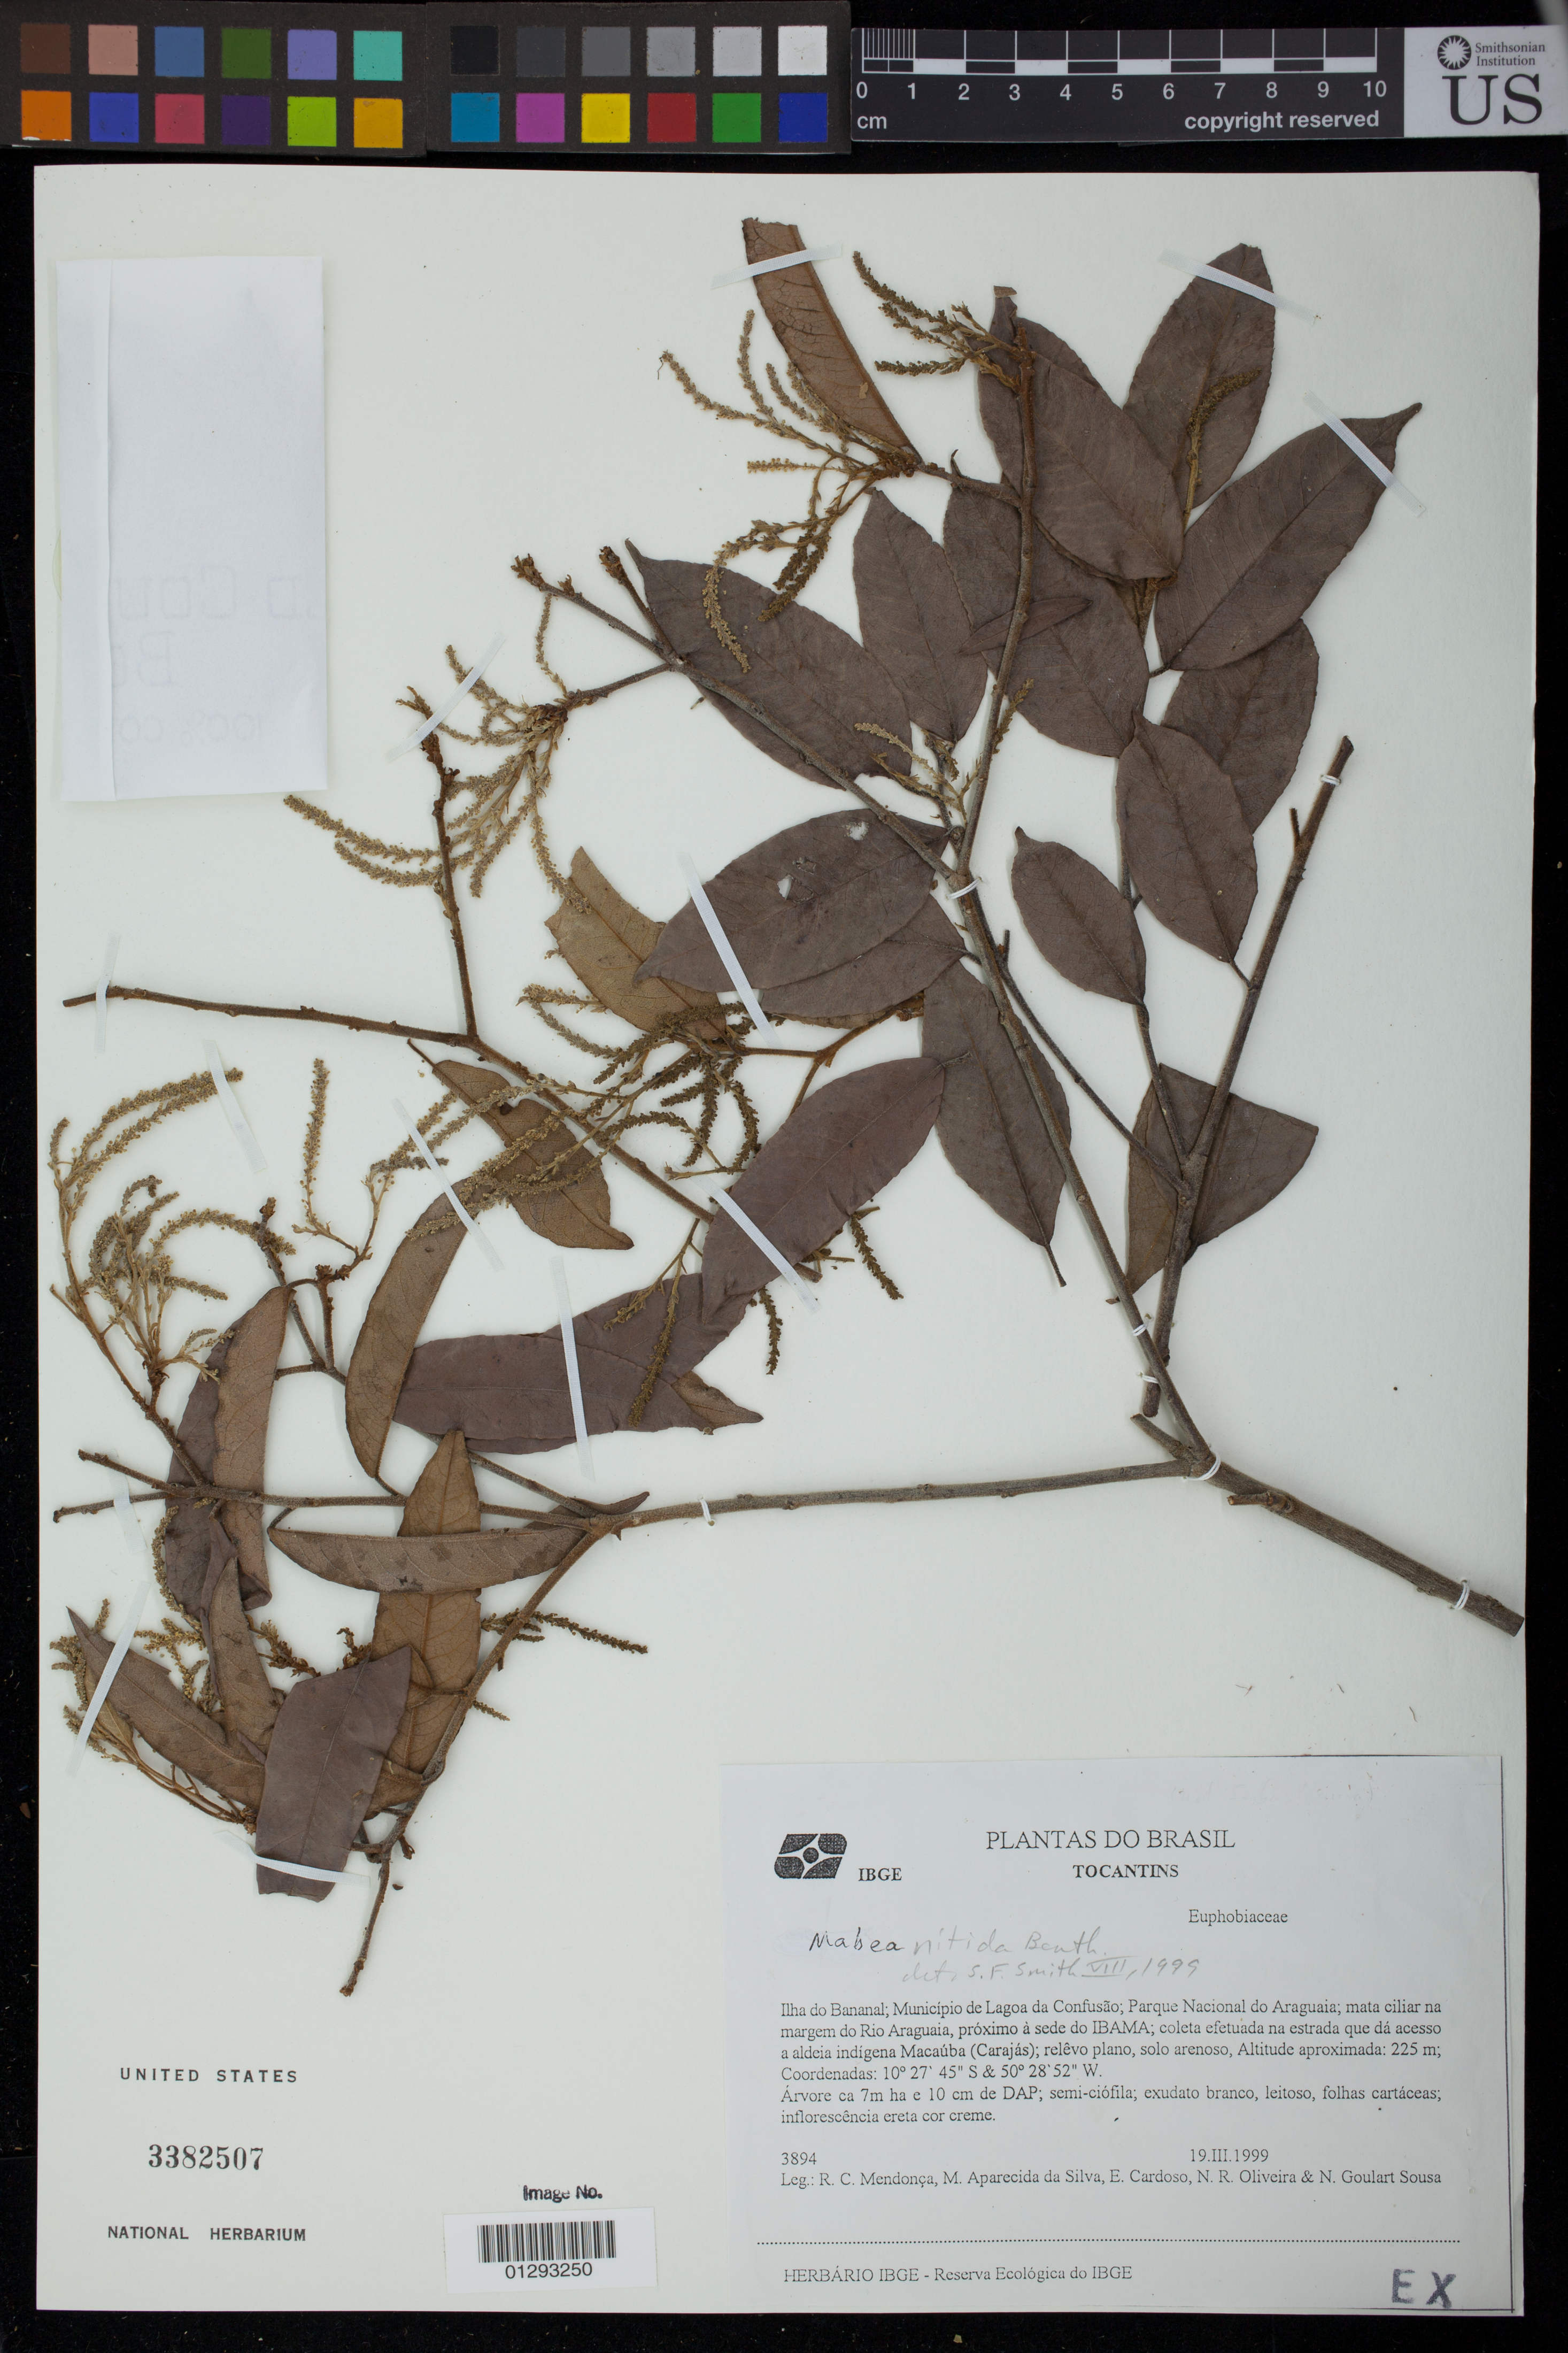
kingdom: Plantae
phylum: Tracheophyta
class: Magnoliopsida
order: Malpighiales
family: Euphorbiaceae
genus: Mabea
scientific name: Mabea nitida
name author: Spruce ex Benth.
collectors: R. C. Mendonça, M. A. Silva, E. Cardoso, N. R. Oliveira & N. Goulart Souza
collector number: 3894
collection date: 1999-03-19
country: Brazil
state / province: Tocantins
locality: Ilha do Bananal; Municipio de Lagoa da Confusao; Parque Nacional do Araguaia; mata ciliar na margem do Rio Araguaia, proximo a sede do IBAMA; coleta efetuada na estrada que da acesso a aldeia indigena Macauba (Carajas)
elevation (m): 225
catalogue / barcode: US 3382507